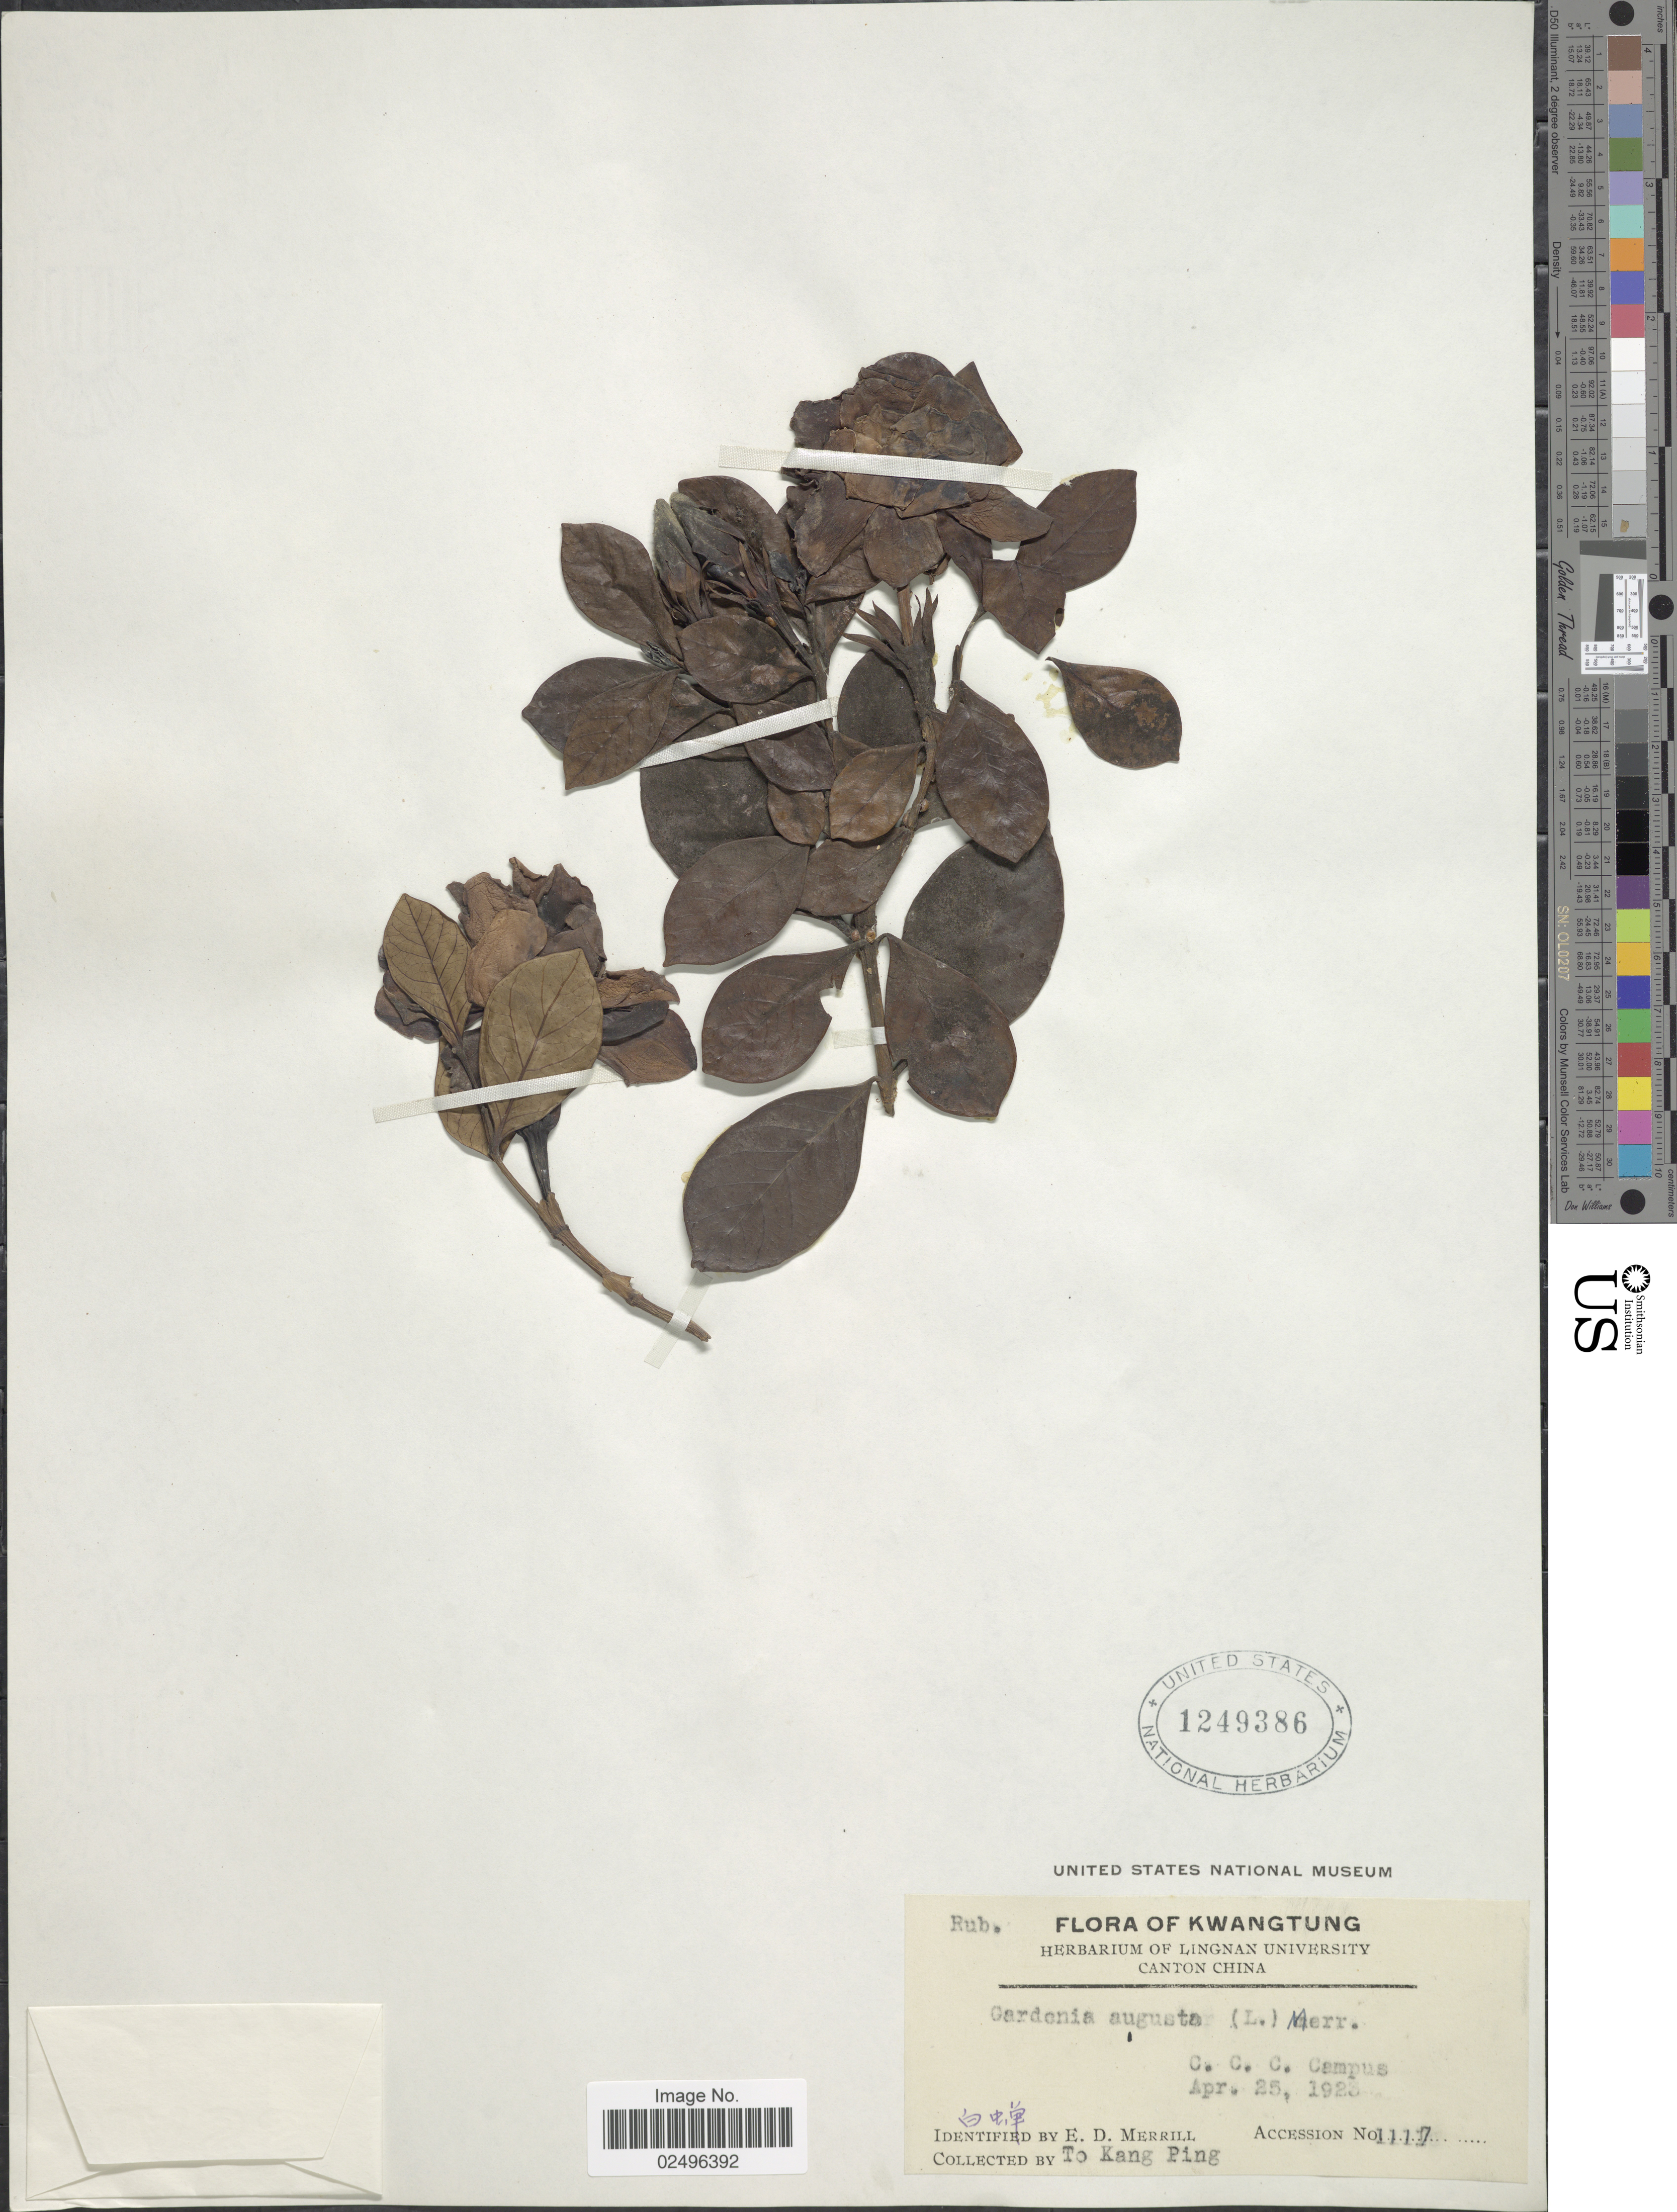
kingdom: Plantae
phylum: Tracheophyta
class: Magnoliopsida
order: Gentianales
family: Rubiaceae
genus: Gardenia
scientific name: Gardenia augusta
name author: (L.) Merr.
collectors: T. Ping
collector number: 1117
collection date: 1923-04-25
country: China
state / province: Guangdong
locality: Kwangtung, C.C.C. Campus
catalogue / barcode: US 1249386